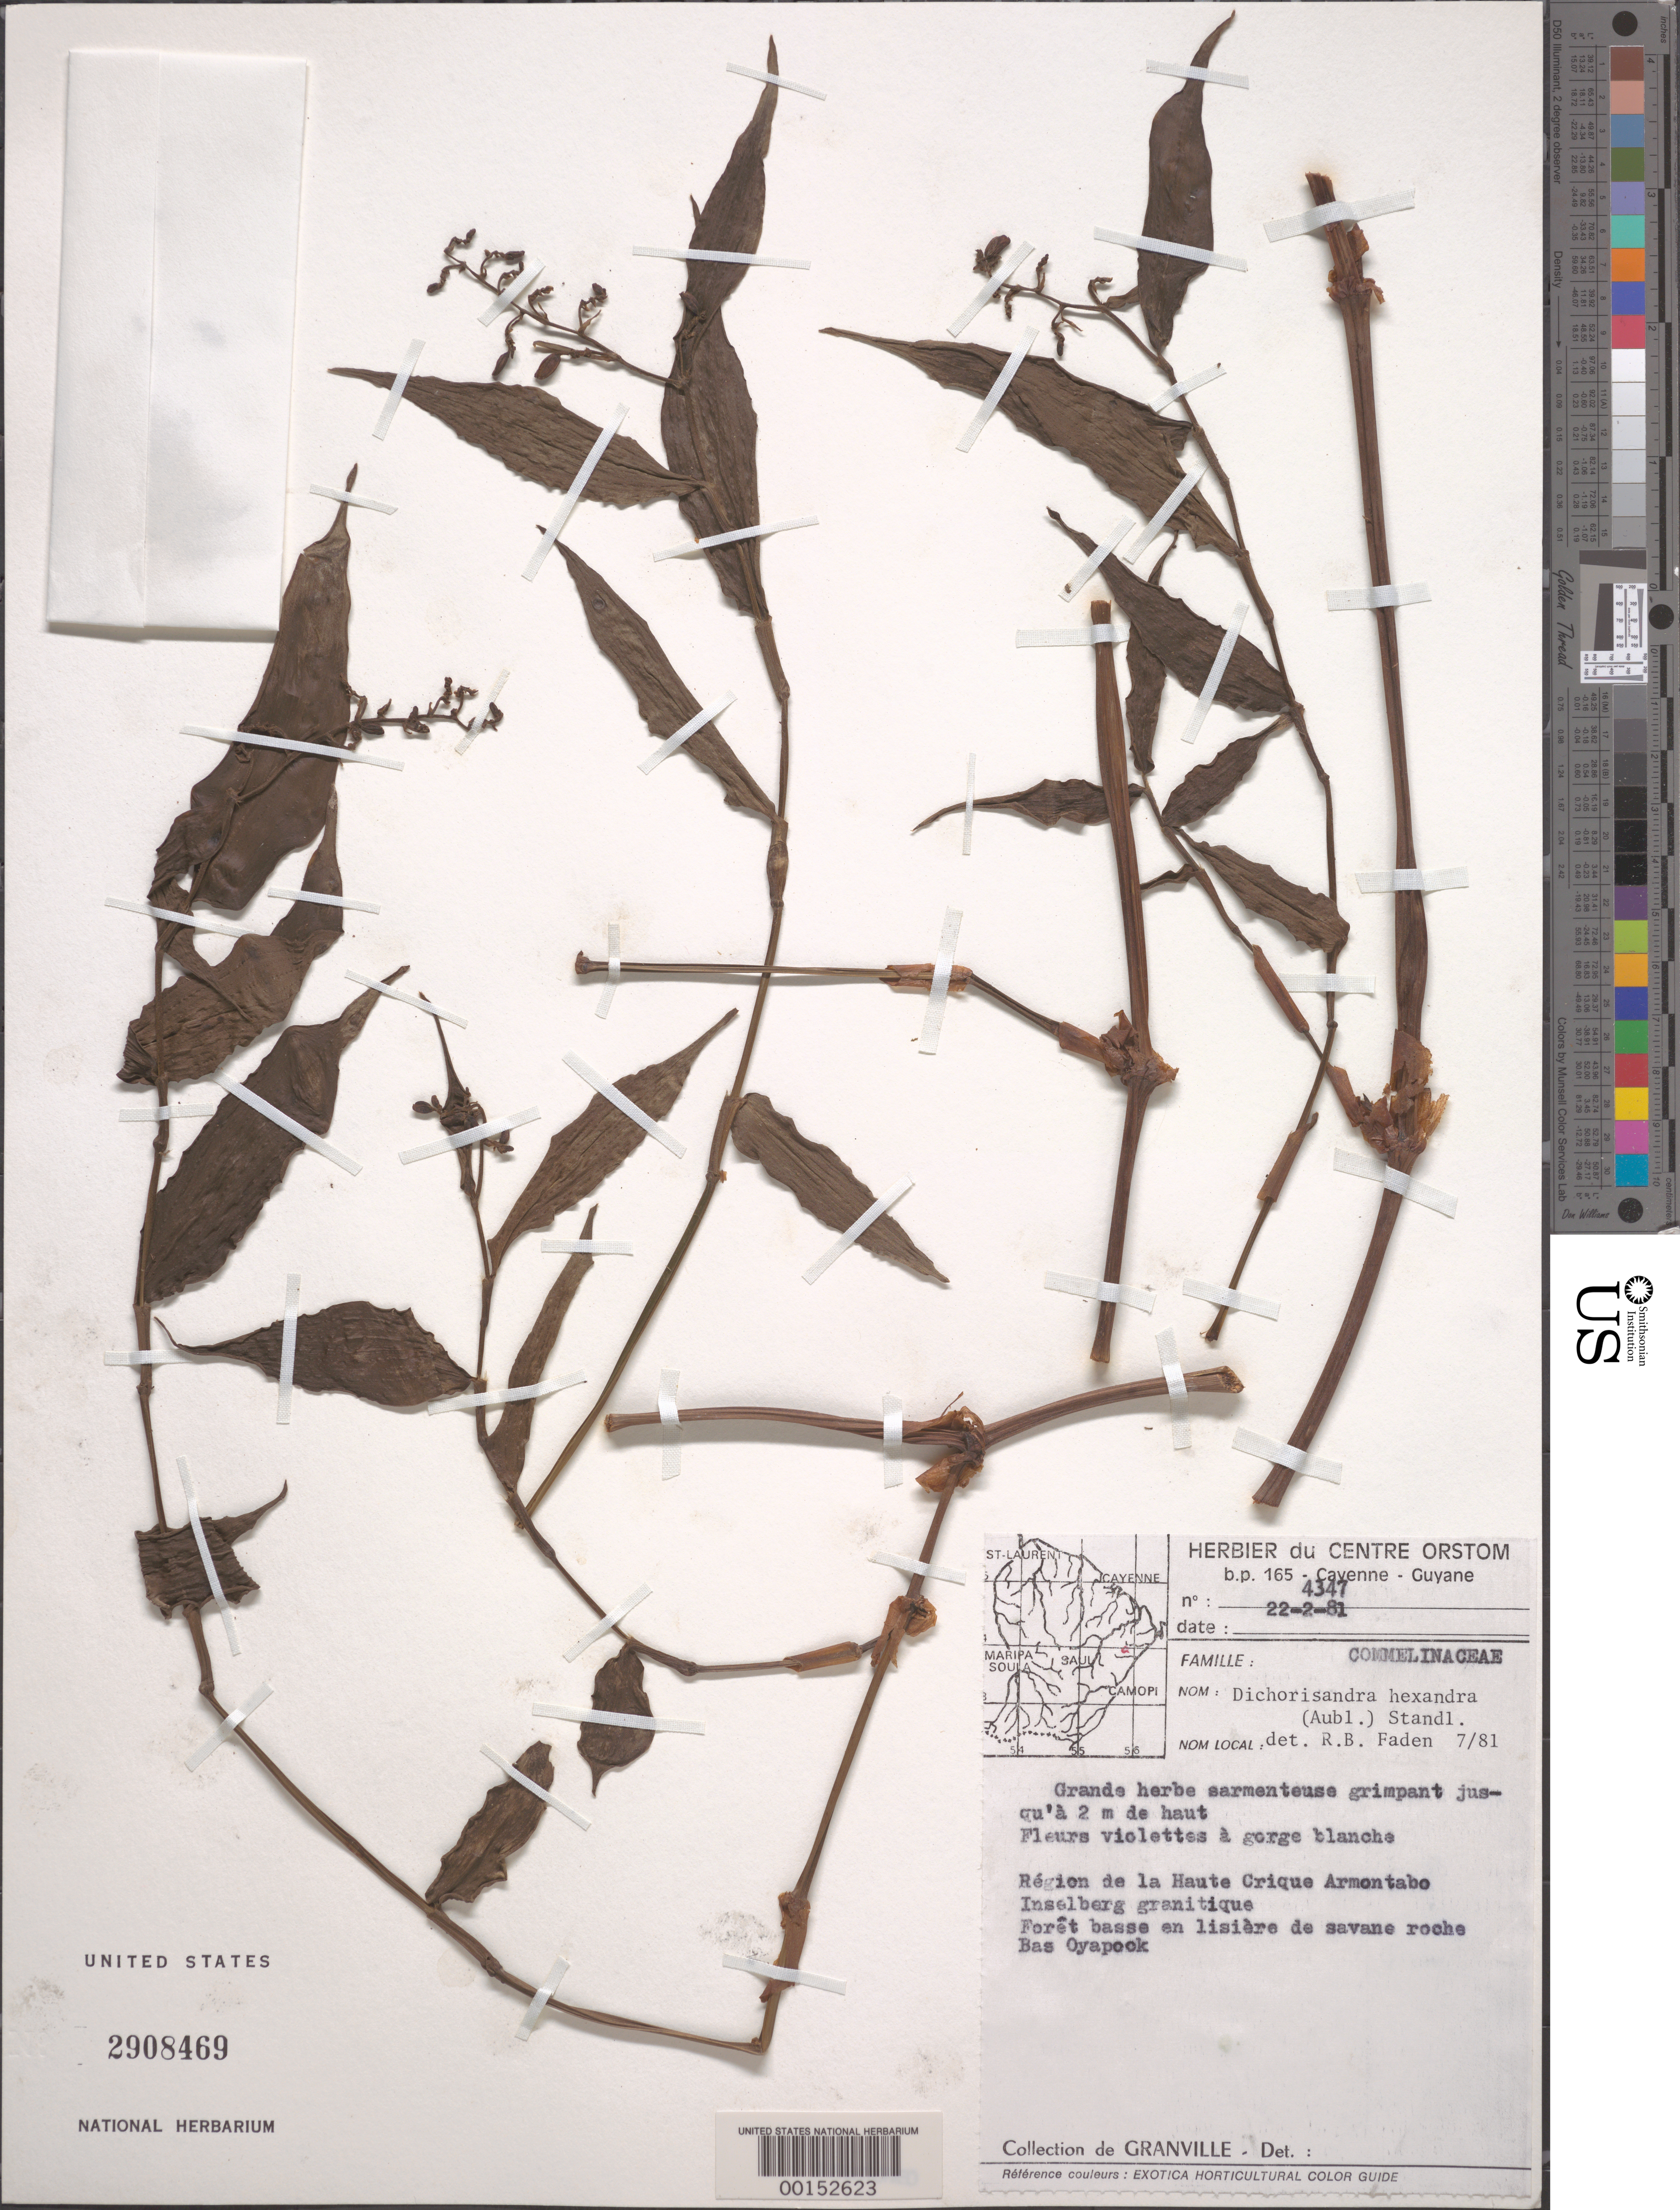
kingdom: Plantae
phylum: Tracheophyta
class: Liliopsida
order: Commelinales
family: Commelinaceae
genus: Dichorisandra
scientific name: Dichorisandra hexandra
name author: (Aubl.) Standl.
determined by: Faden, Robert B., (US), Smithsonian Institution - National Museum of Natural History (UNITED STATES)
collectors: J.-J. de Granville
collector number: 4347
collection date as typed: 22 Feb 1981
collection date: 1981-02-22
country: French Guiana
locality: Haute crique armontabo region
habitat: Rocky savanna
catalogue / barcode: US 2908469